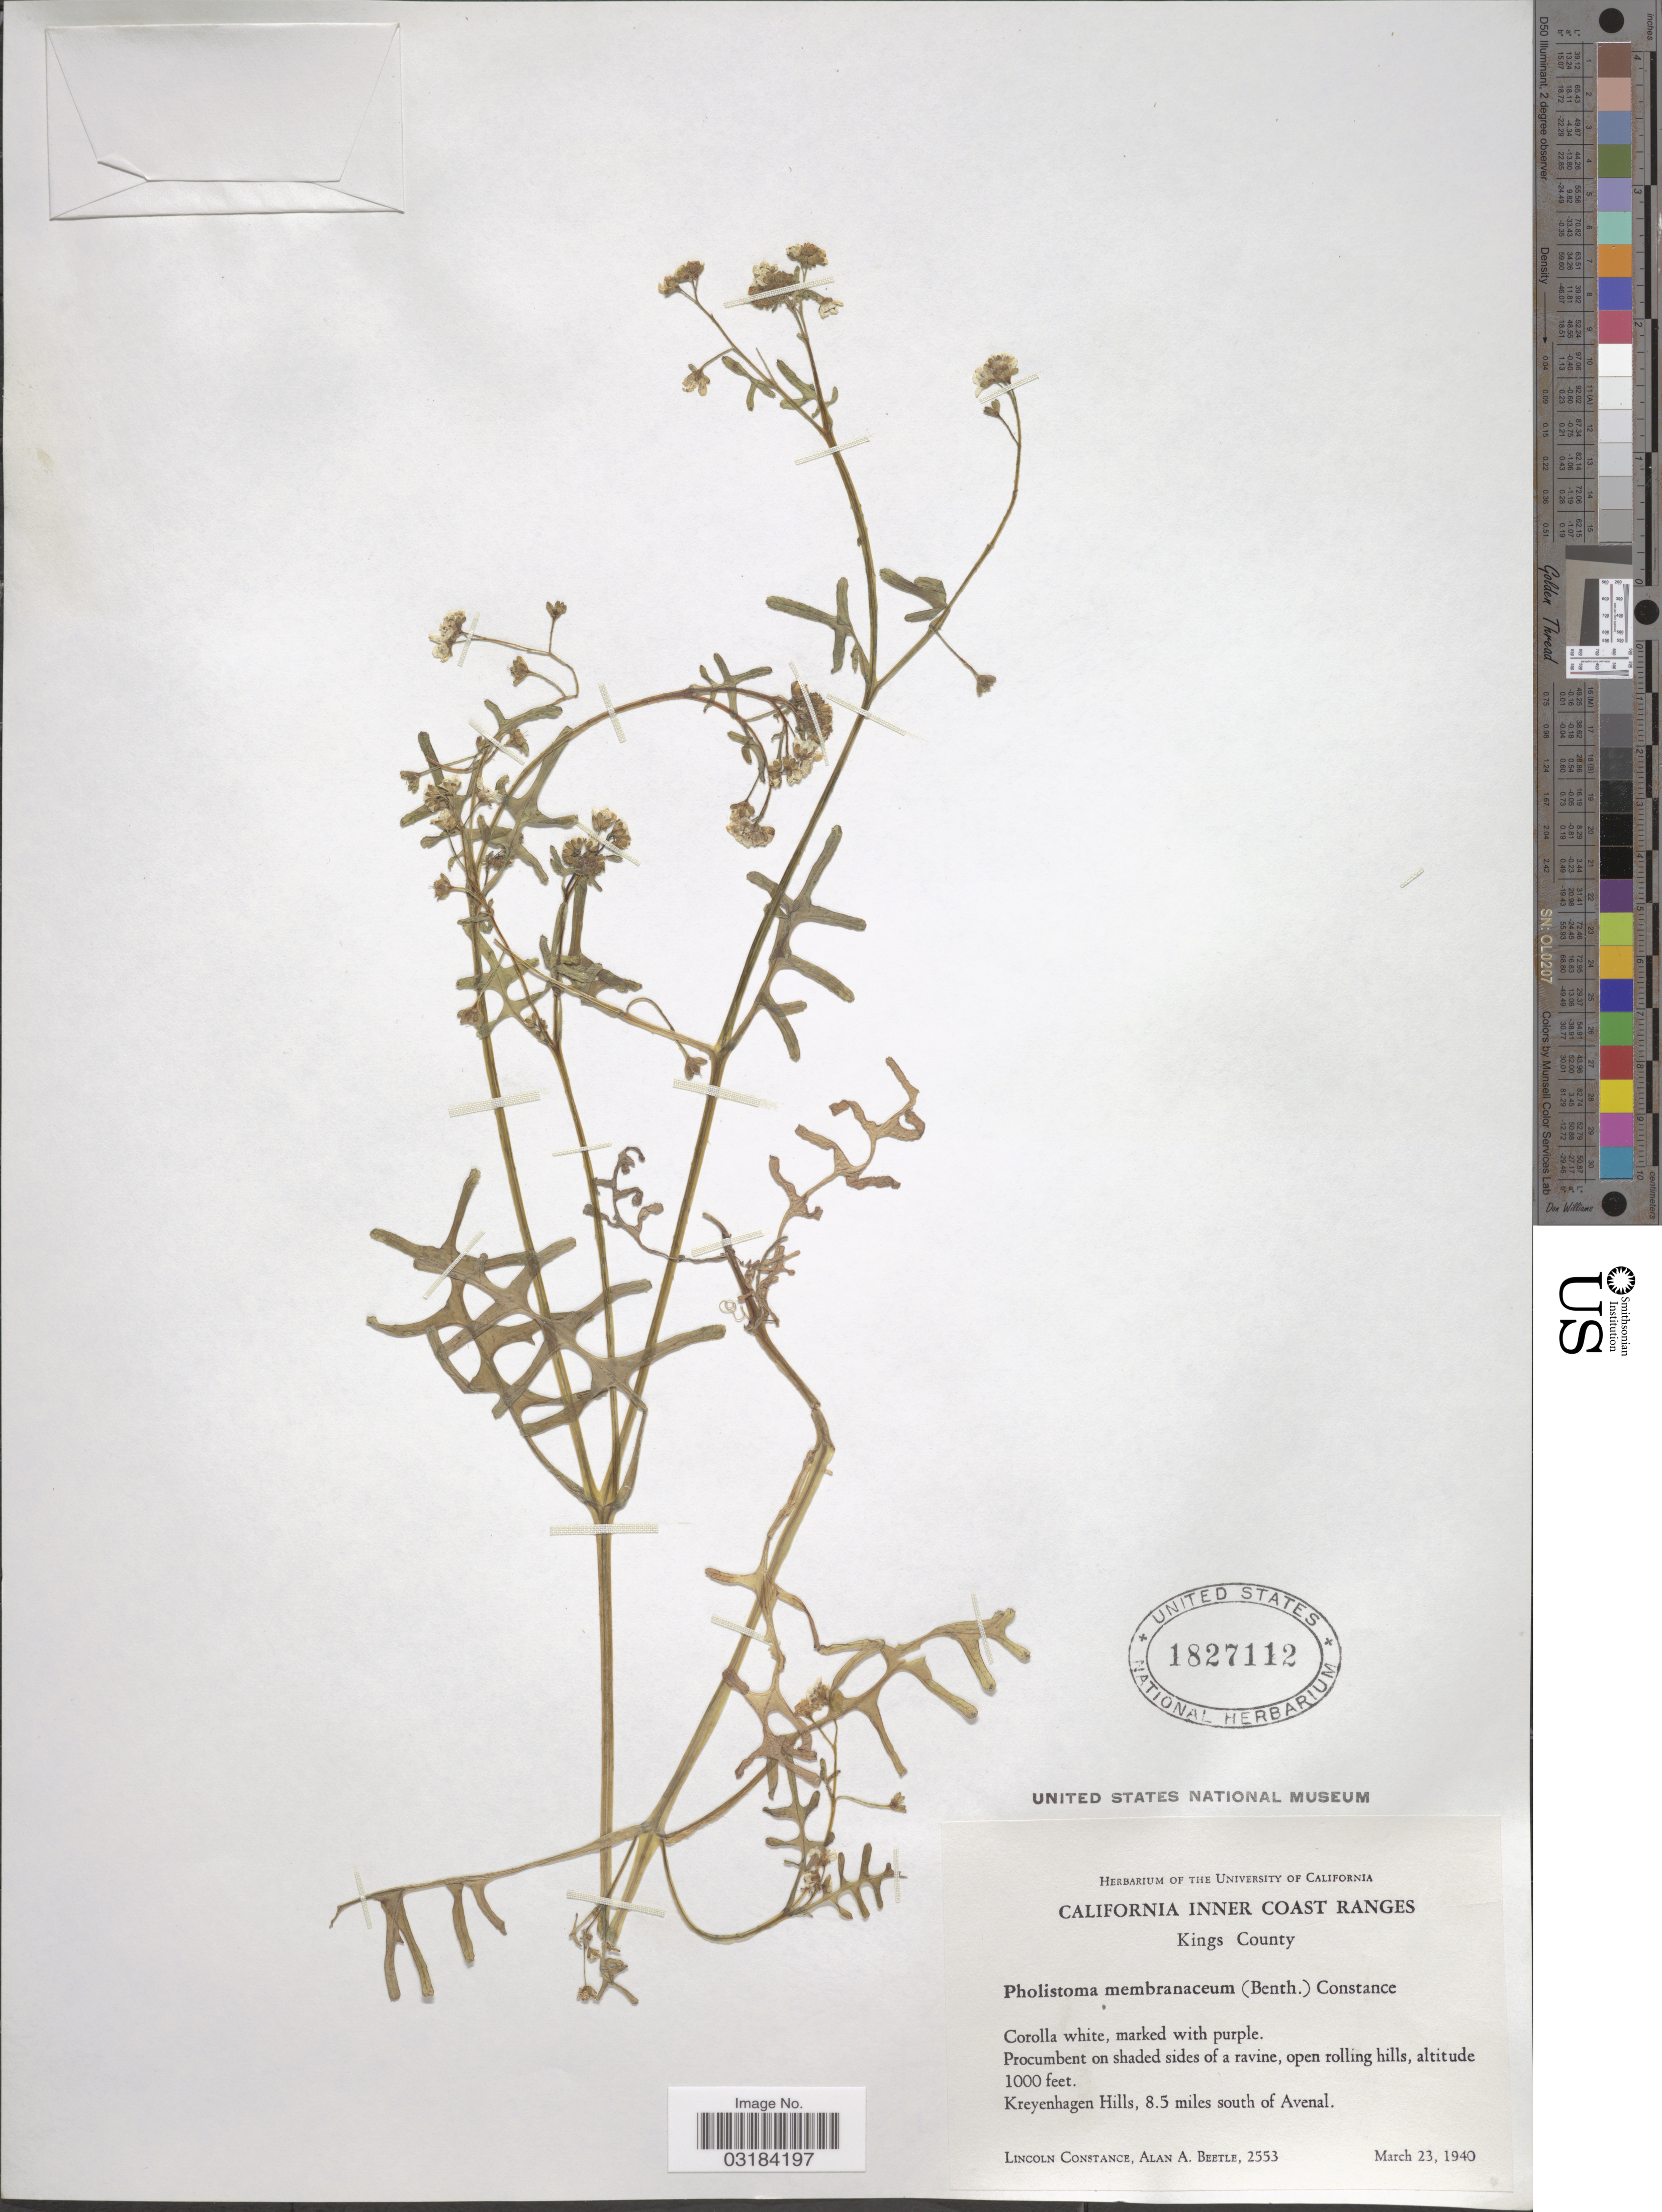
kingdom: Plantae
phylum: Tracheophyta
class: Magnoliopsida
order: Boraginales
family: Hydrophyllaceae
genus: Pholistoma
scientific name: Pholistoma membranaceum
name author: (Benth.) Constance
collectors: L. Constance & A. A. Beetle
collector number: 2553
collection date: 1940-03-23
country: United States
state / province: California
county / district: Kings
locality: California Inner Coast Ranges. Kings County. Kreyenhagen Hills, 8.5 miles south of Avenal.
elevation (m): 305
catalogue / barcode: US 1827112